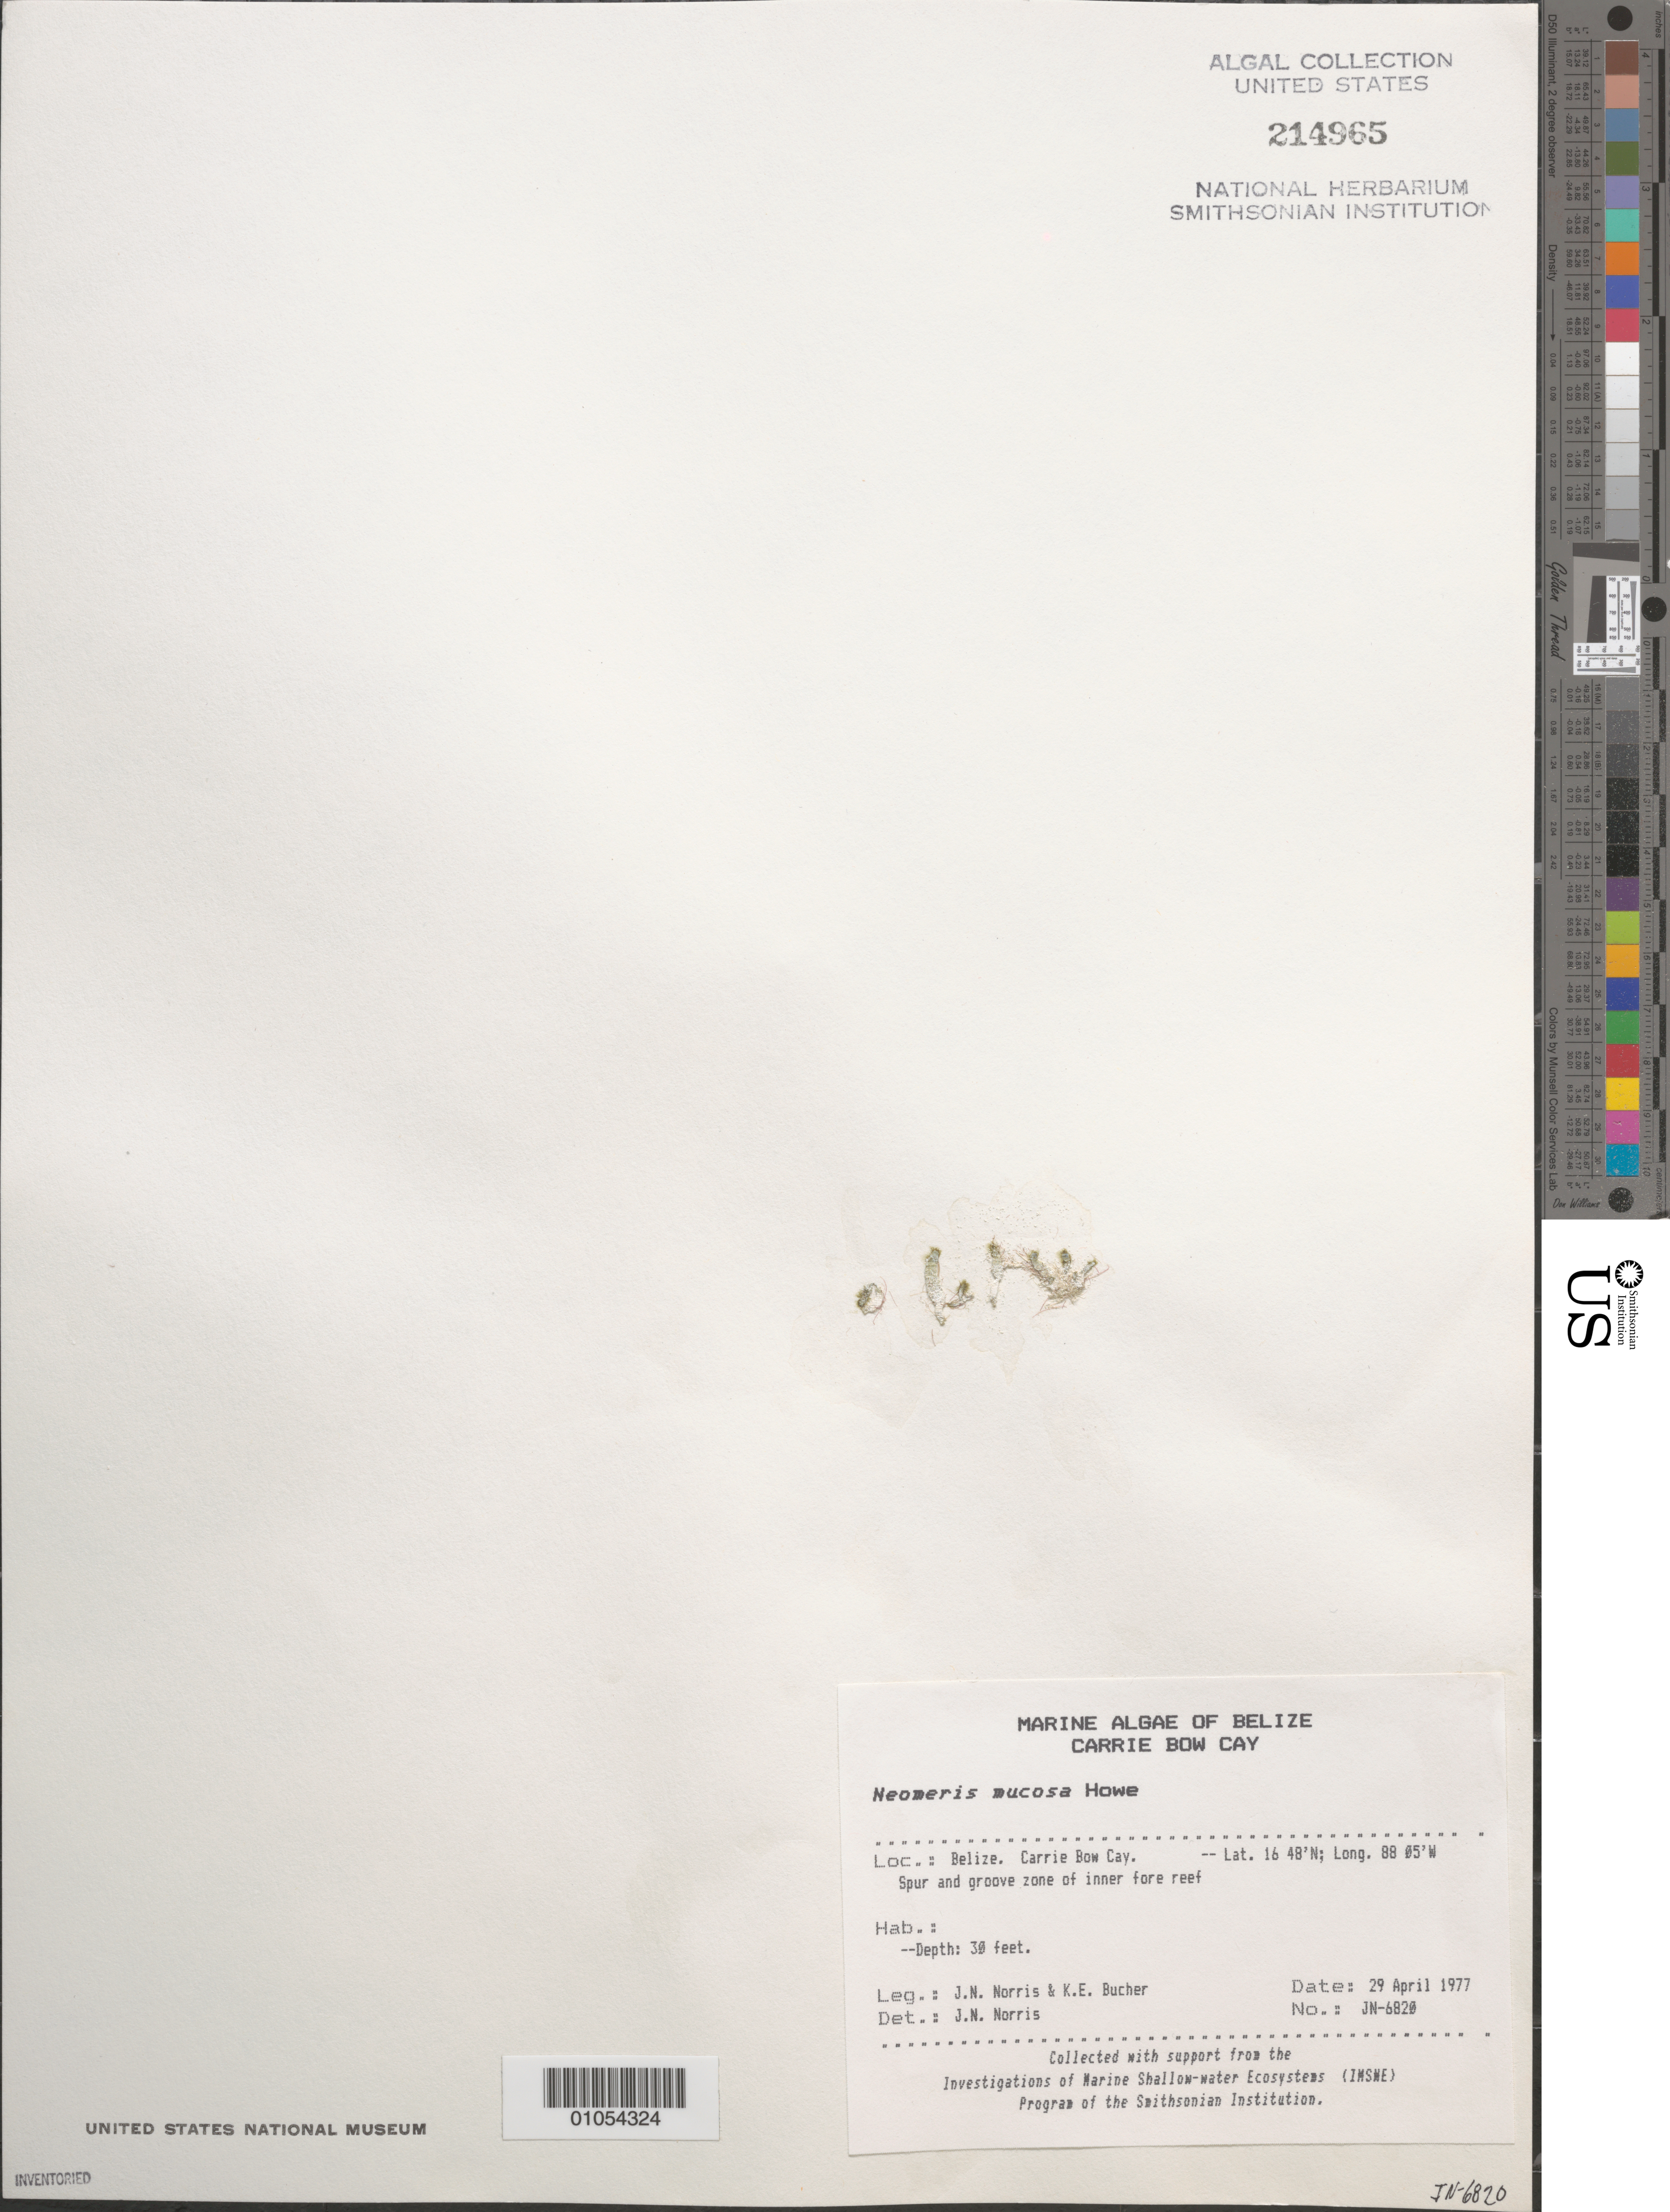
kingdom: Plantae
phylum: Chlorophyta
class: Ulvophyceae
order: Dasycladales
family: Dasycladaceae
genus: Neomeris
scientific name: Neomeris mucosa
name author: M. Howe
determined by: Norris, James N.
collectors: J. N. Norris & K. E. Bucher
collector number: JN-6920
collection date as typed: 29 Apr 1977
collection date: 1977-04-29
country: Belize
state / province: Stann Creek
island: Carrie Bow Cay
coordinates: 16 48'N, 88 05'W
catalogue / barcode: US 214965